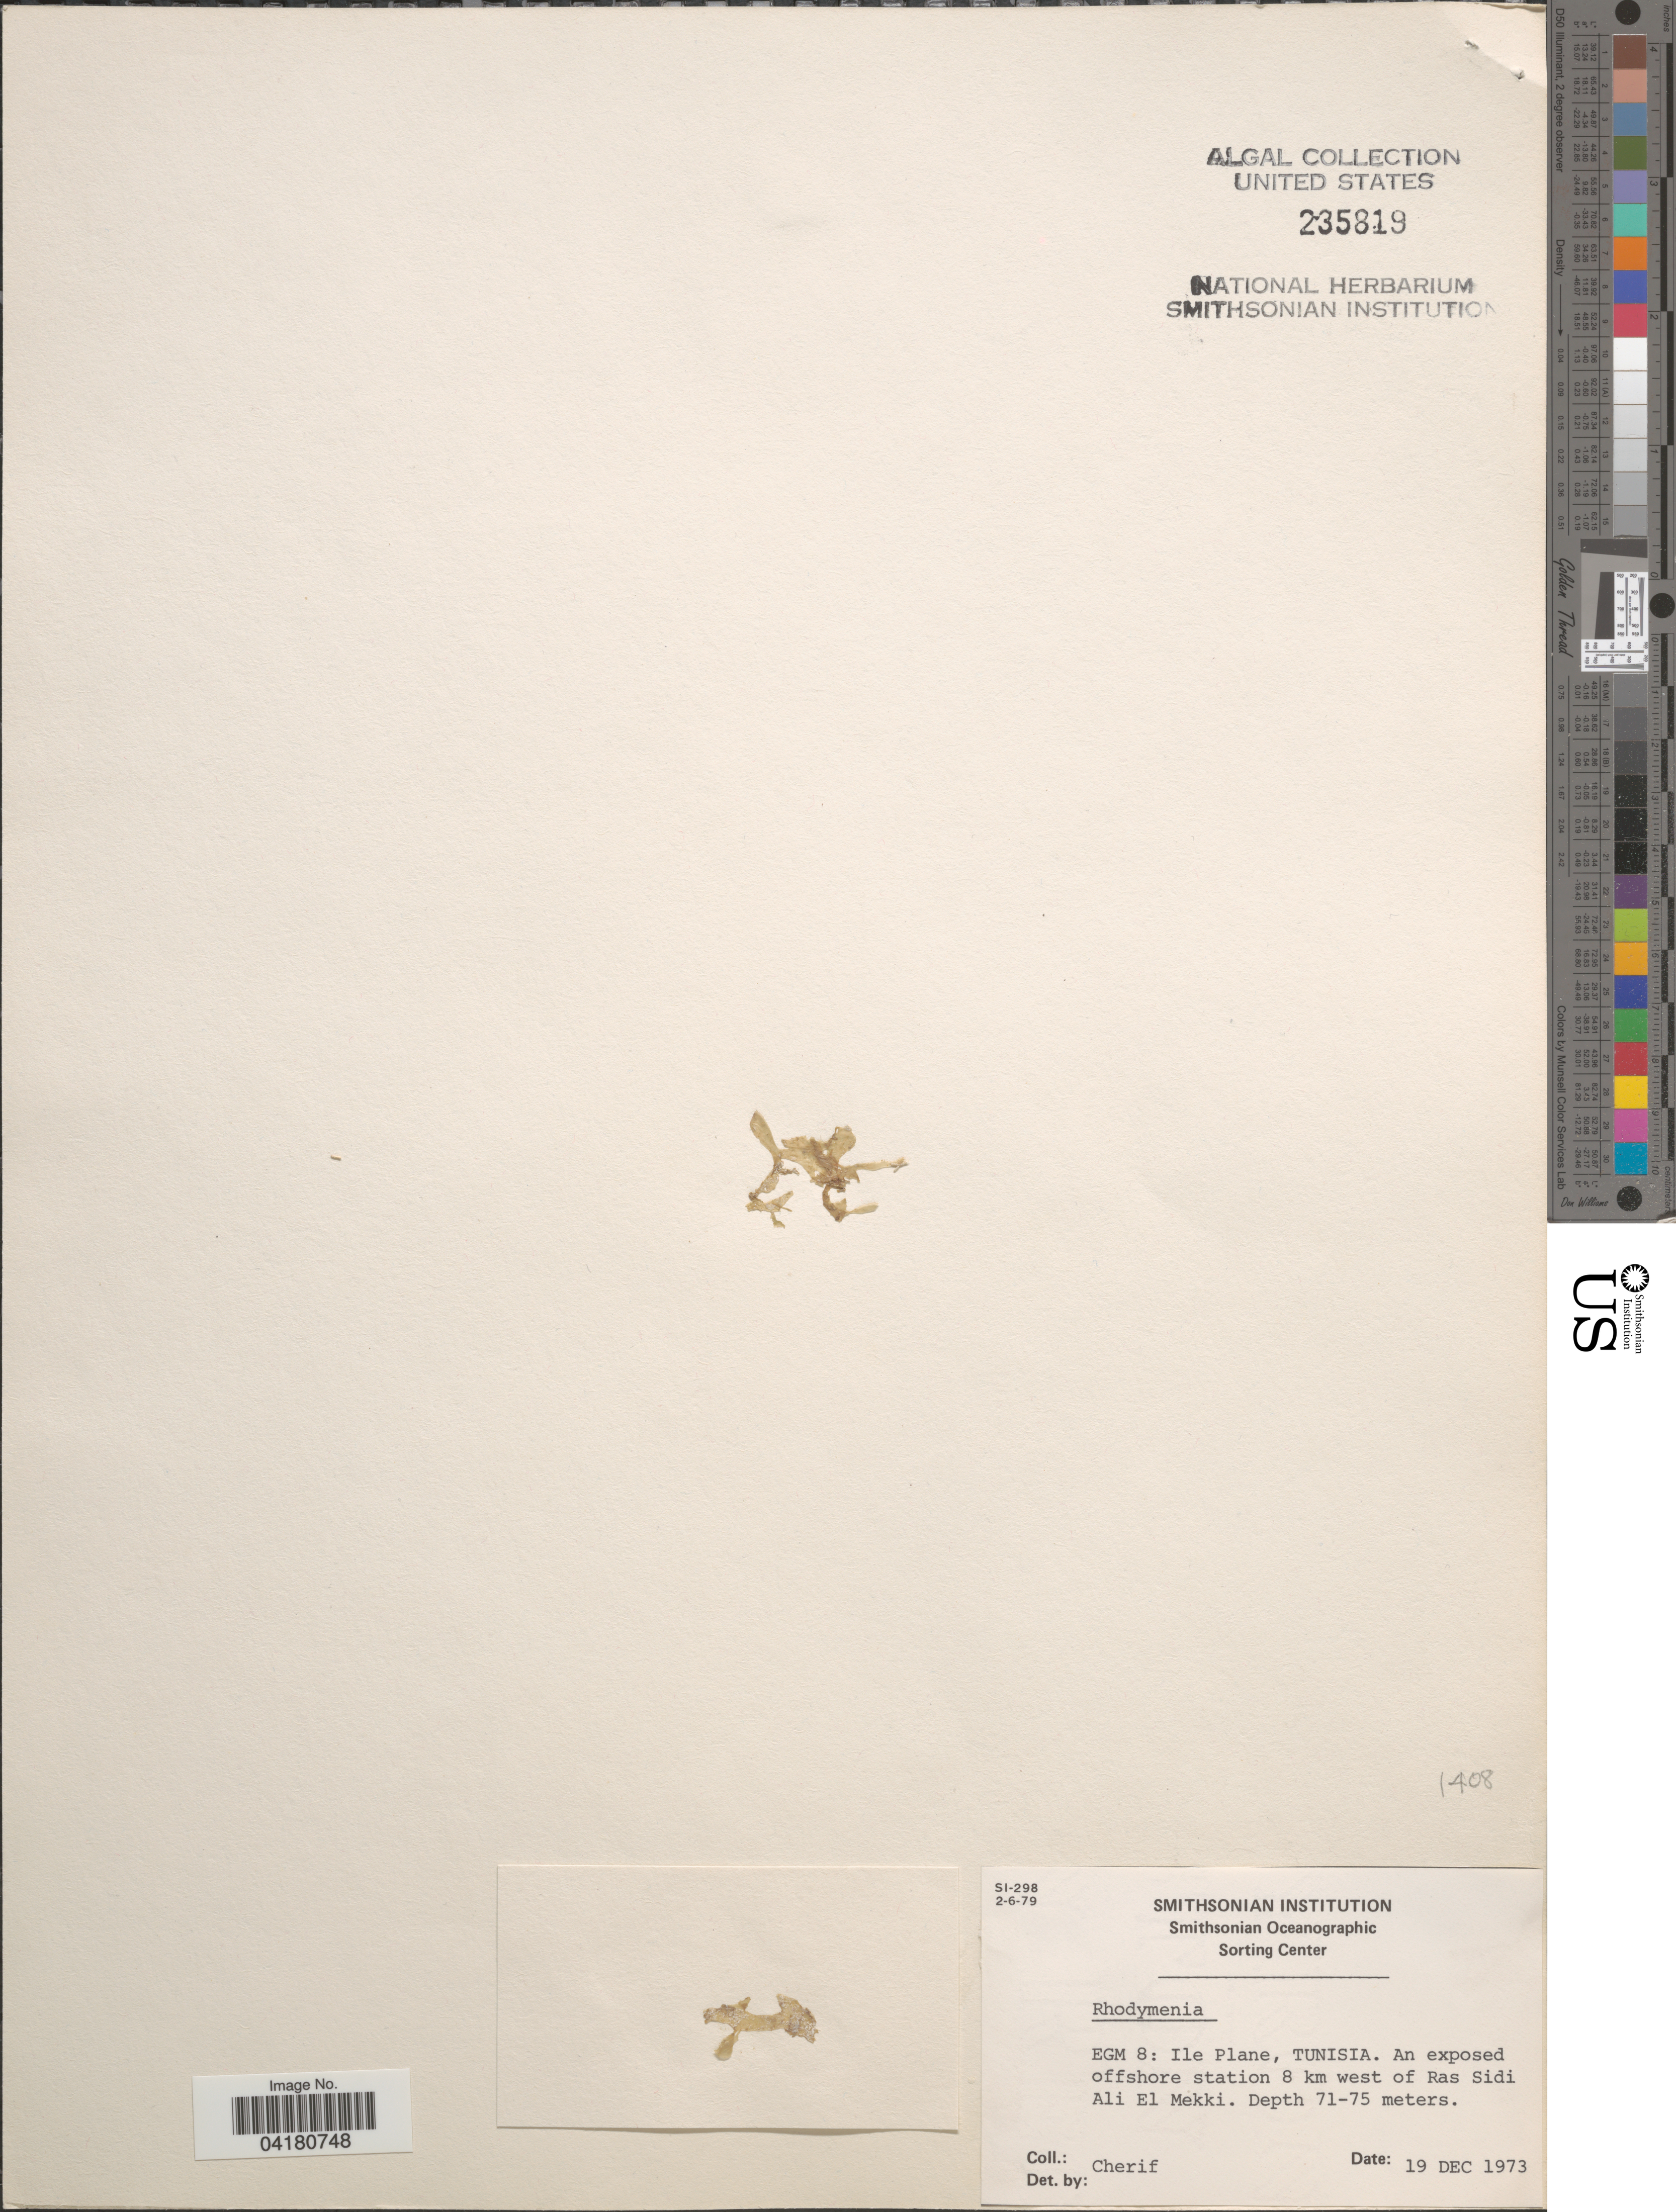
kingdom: Plantae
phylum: Rhodophyta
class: Florideophyceae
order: Rhodymeniales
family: Rhodymeniaceae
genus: Rhodymenia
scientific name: Rhodymenia sp.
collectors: -. Cherif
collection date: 1973-12-19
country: Tunisia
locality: EGM 8: Ile Plane. An exposed offshore station 8 km west of Ras Sidi Ali El Mekki.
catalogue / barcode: US 235819